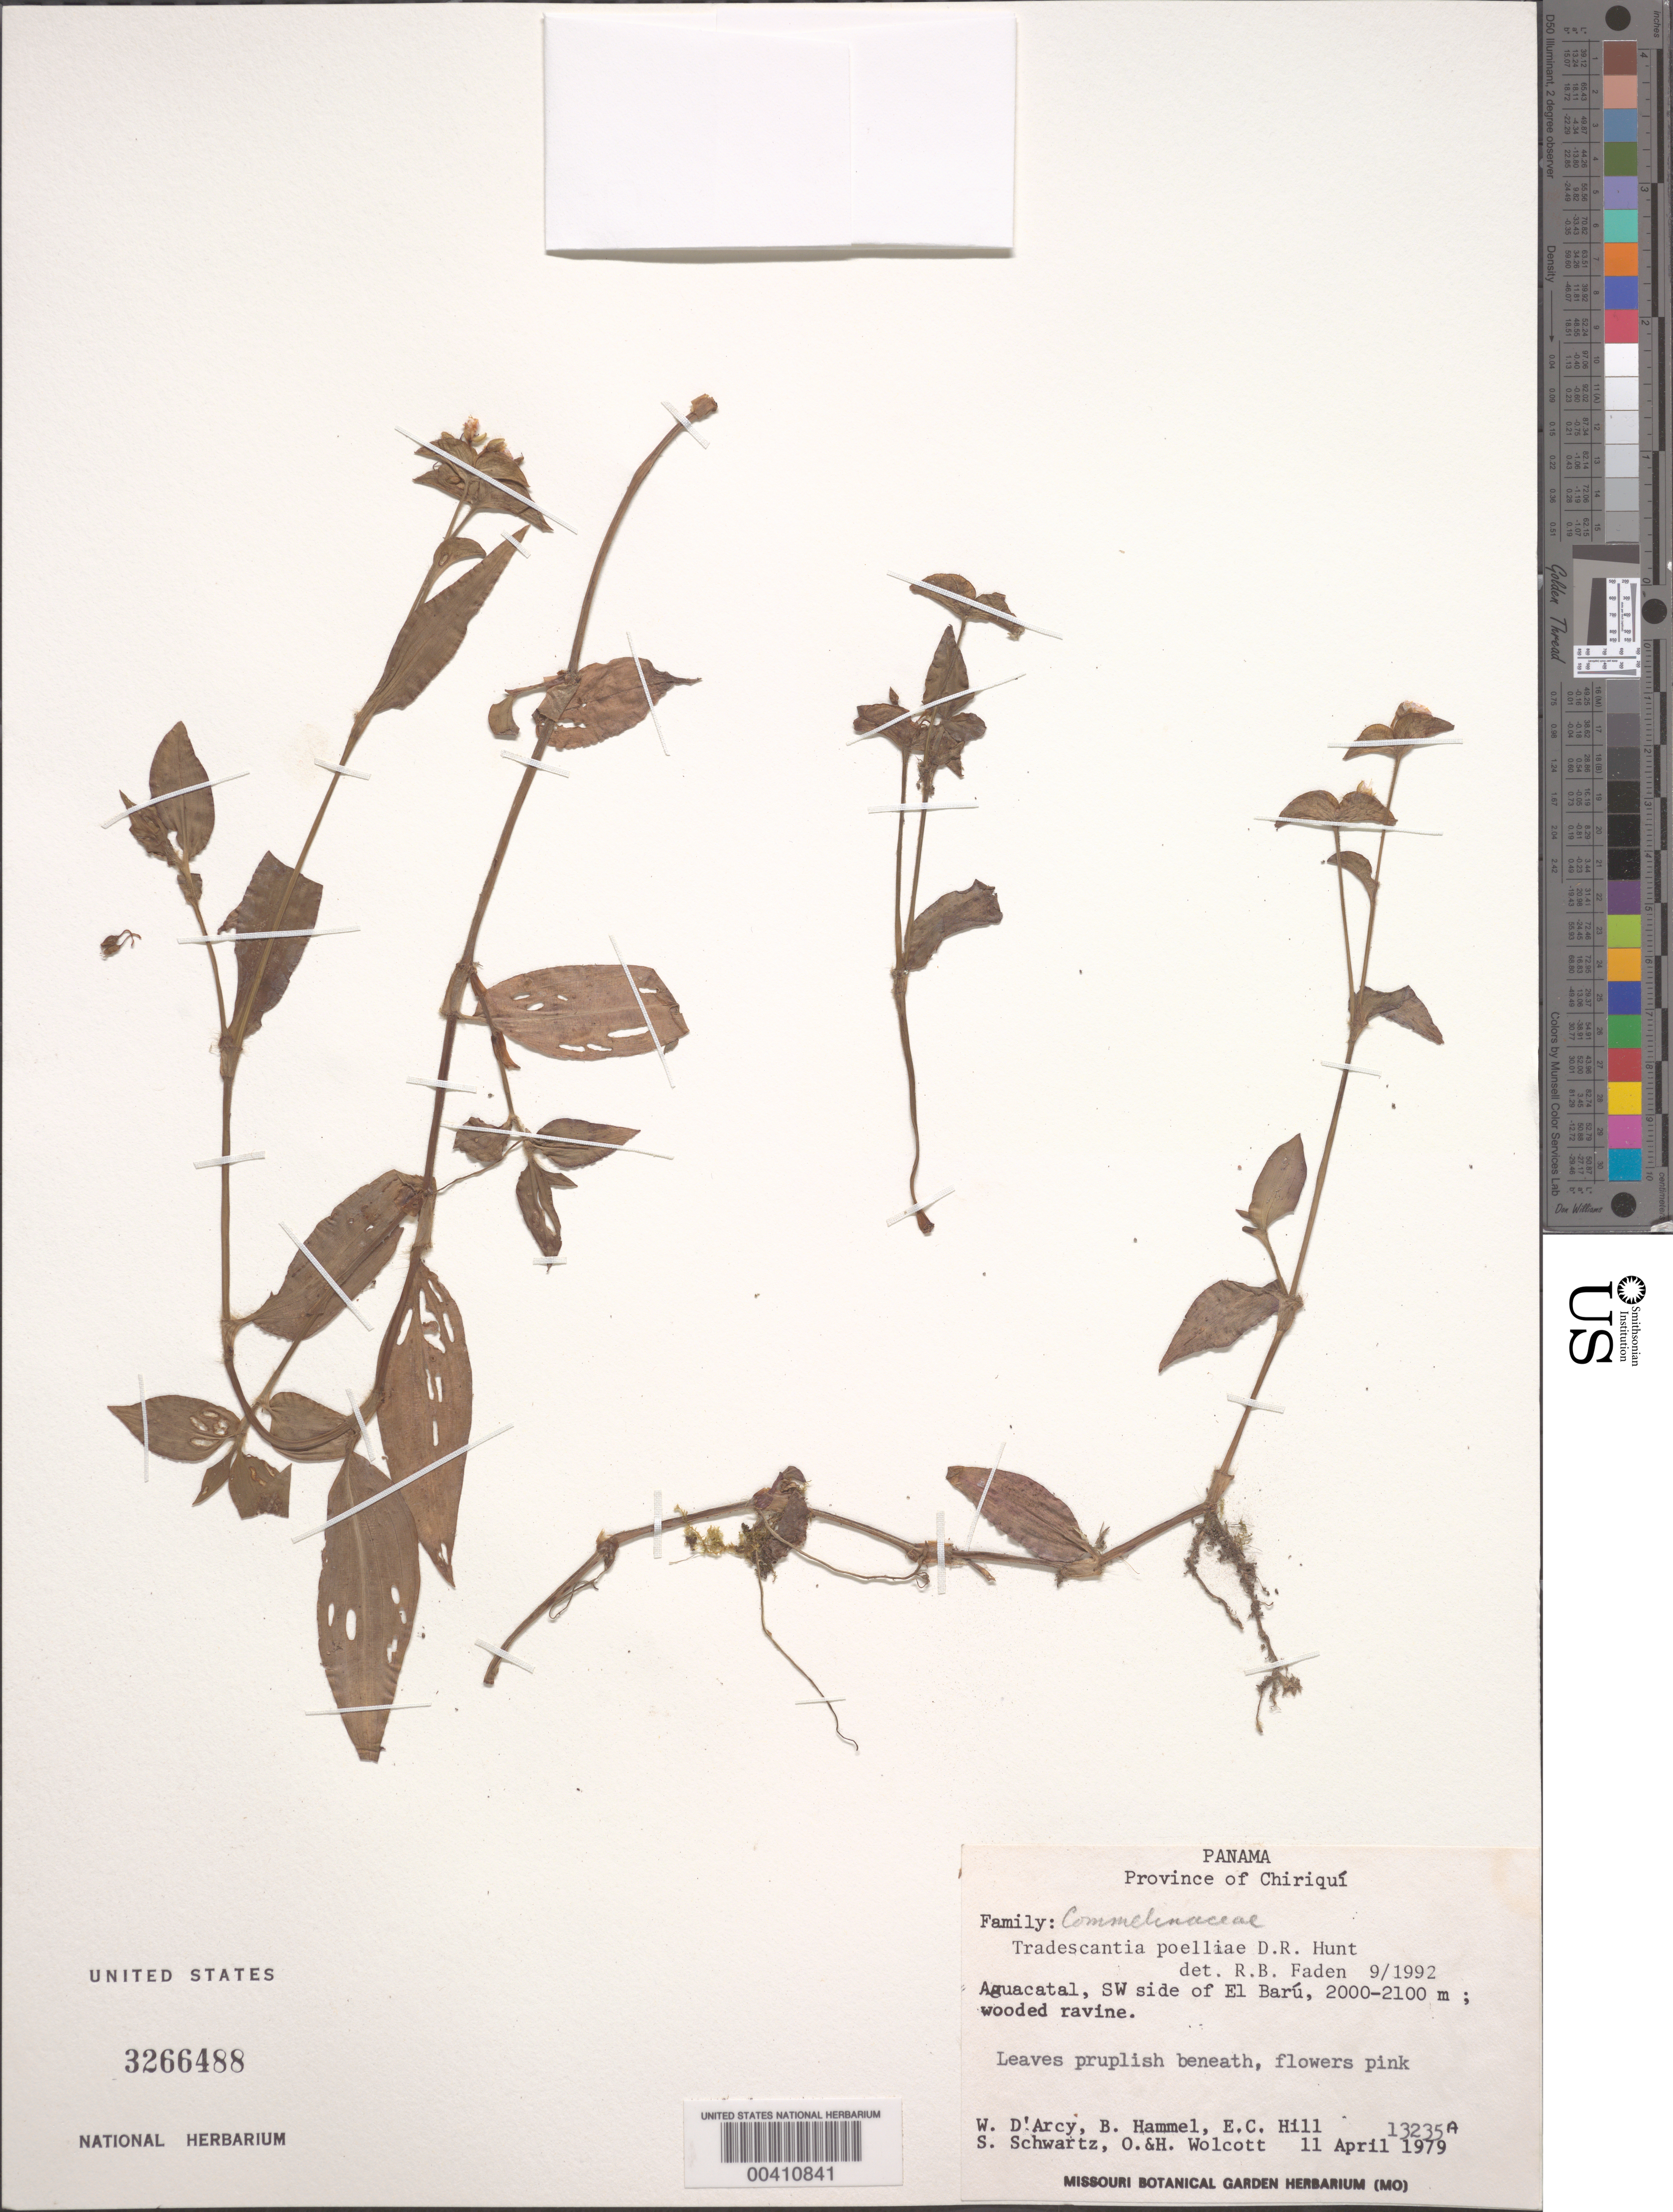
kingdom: Plantae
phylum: Tracheophyta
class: Liliopsida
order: Commelinales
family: Commelinaceae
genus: Tradescantia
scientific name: Tradescantia poelliae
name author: D.R. Hunt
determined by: Faden, Robert B., (US), Smithsonian Institution - National Museum of Natural History (UNITED STATES)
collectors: W. G. D'Arcy, B. Hammel, E. Hills, S. Schwartz, O. Wolcott & H. Wolcott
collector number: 13235a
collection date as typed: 11 Apr 1979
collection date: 1979-04-11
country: Panama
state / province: Chiriquí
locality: SW ofEl Baru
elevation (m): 2000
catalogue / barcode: US 3266488